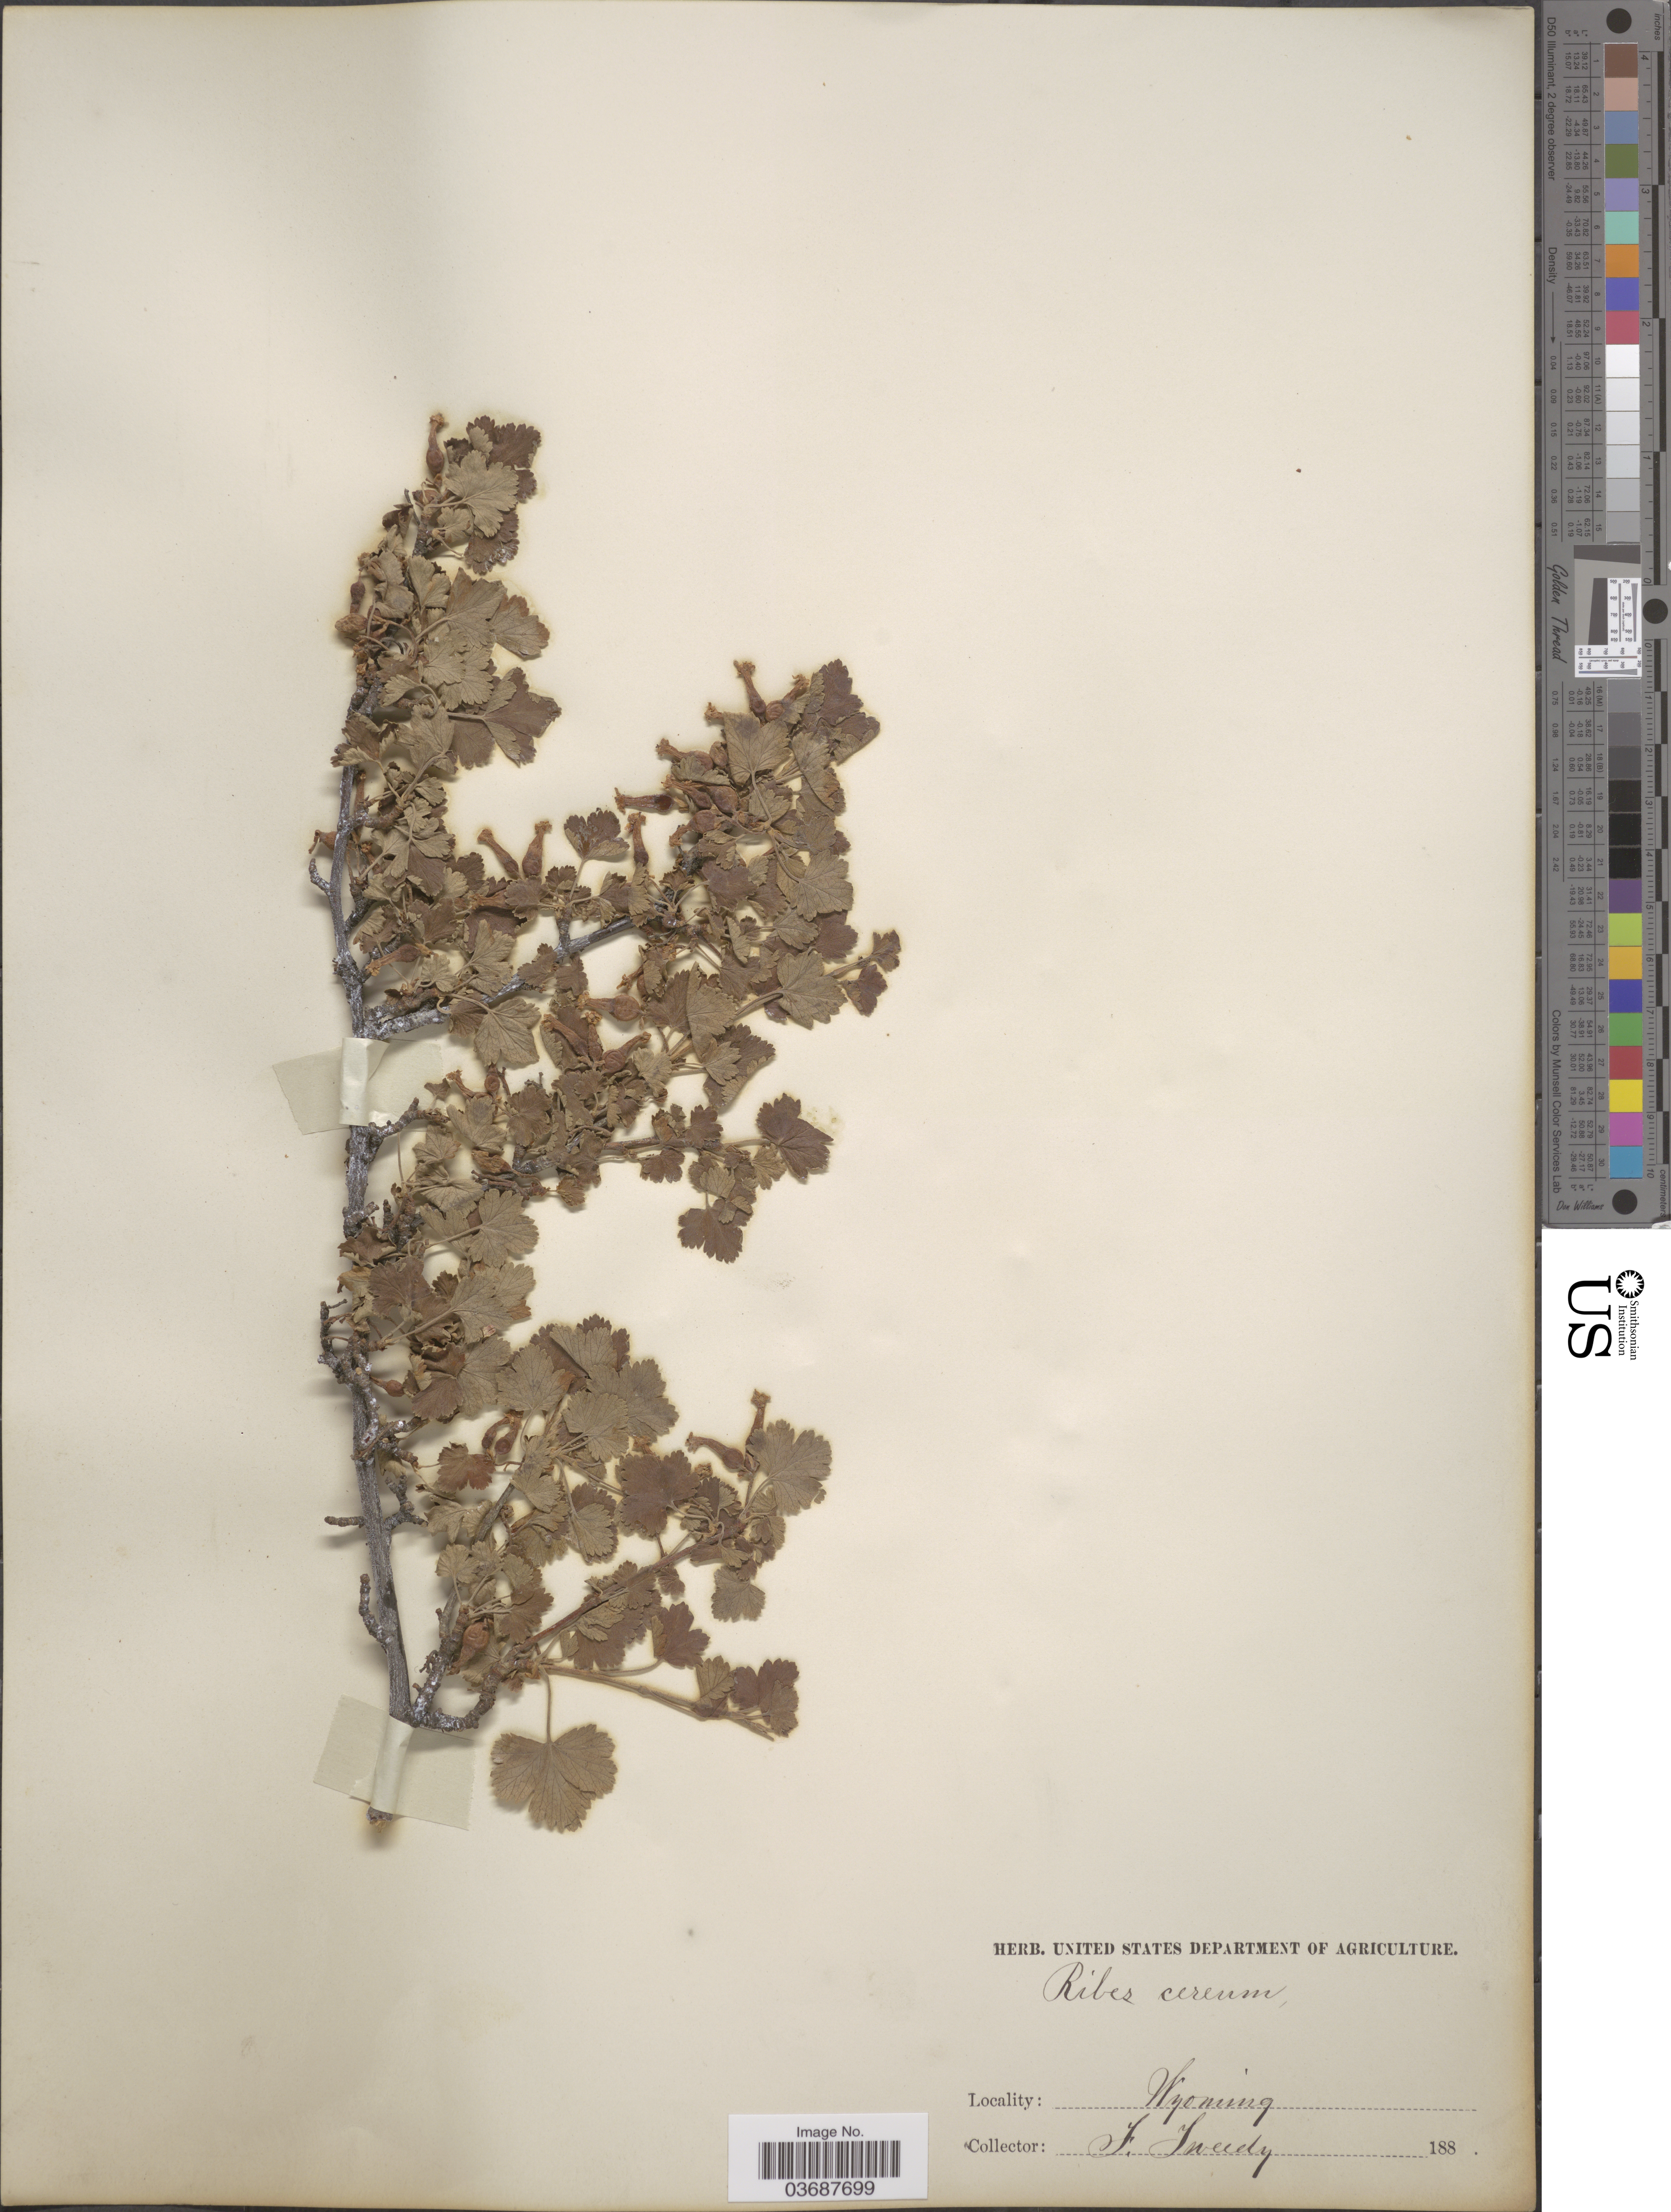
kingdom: Plantae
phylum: Tracheophyta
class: Magnoliopsida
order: Saxifragales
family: Grossulariaceae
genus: Ribes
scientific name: Ribes inebrians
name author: Lindl.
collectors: F. Tweedy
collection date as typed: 188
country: United States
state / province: Wyoming